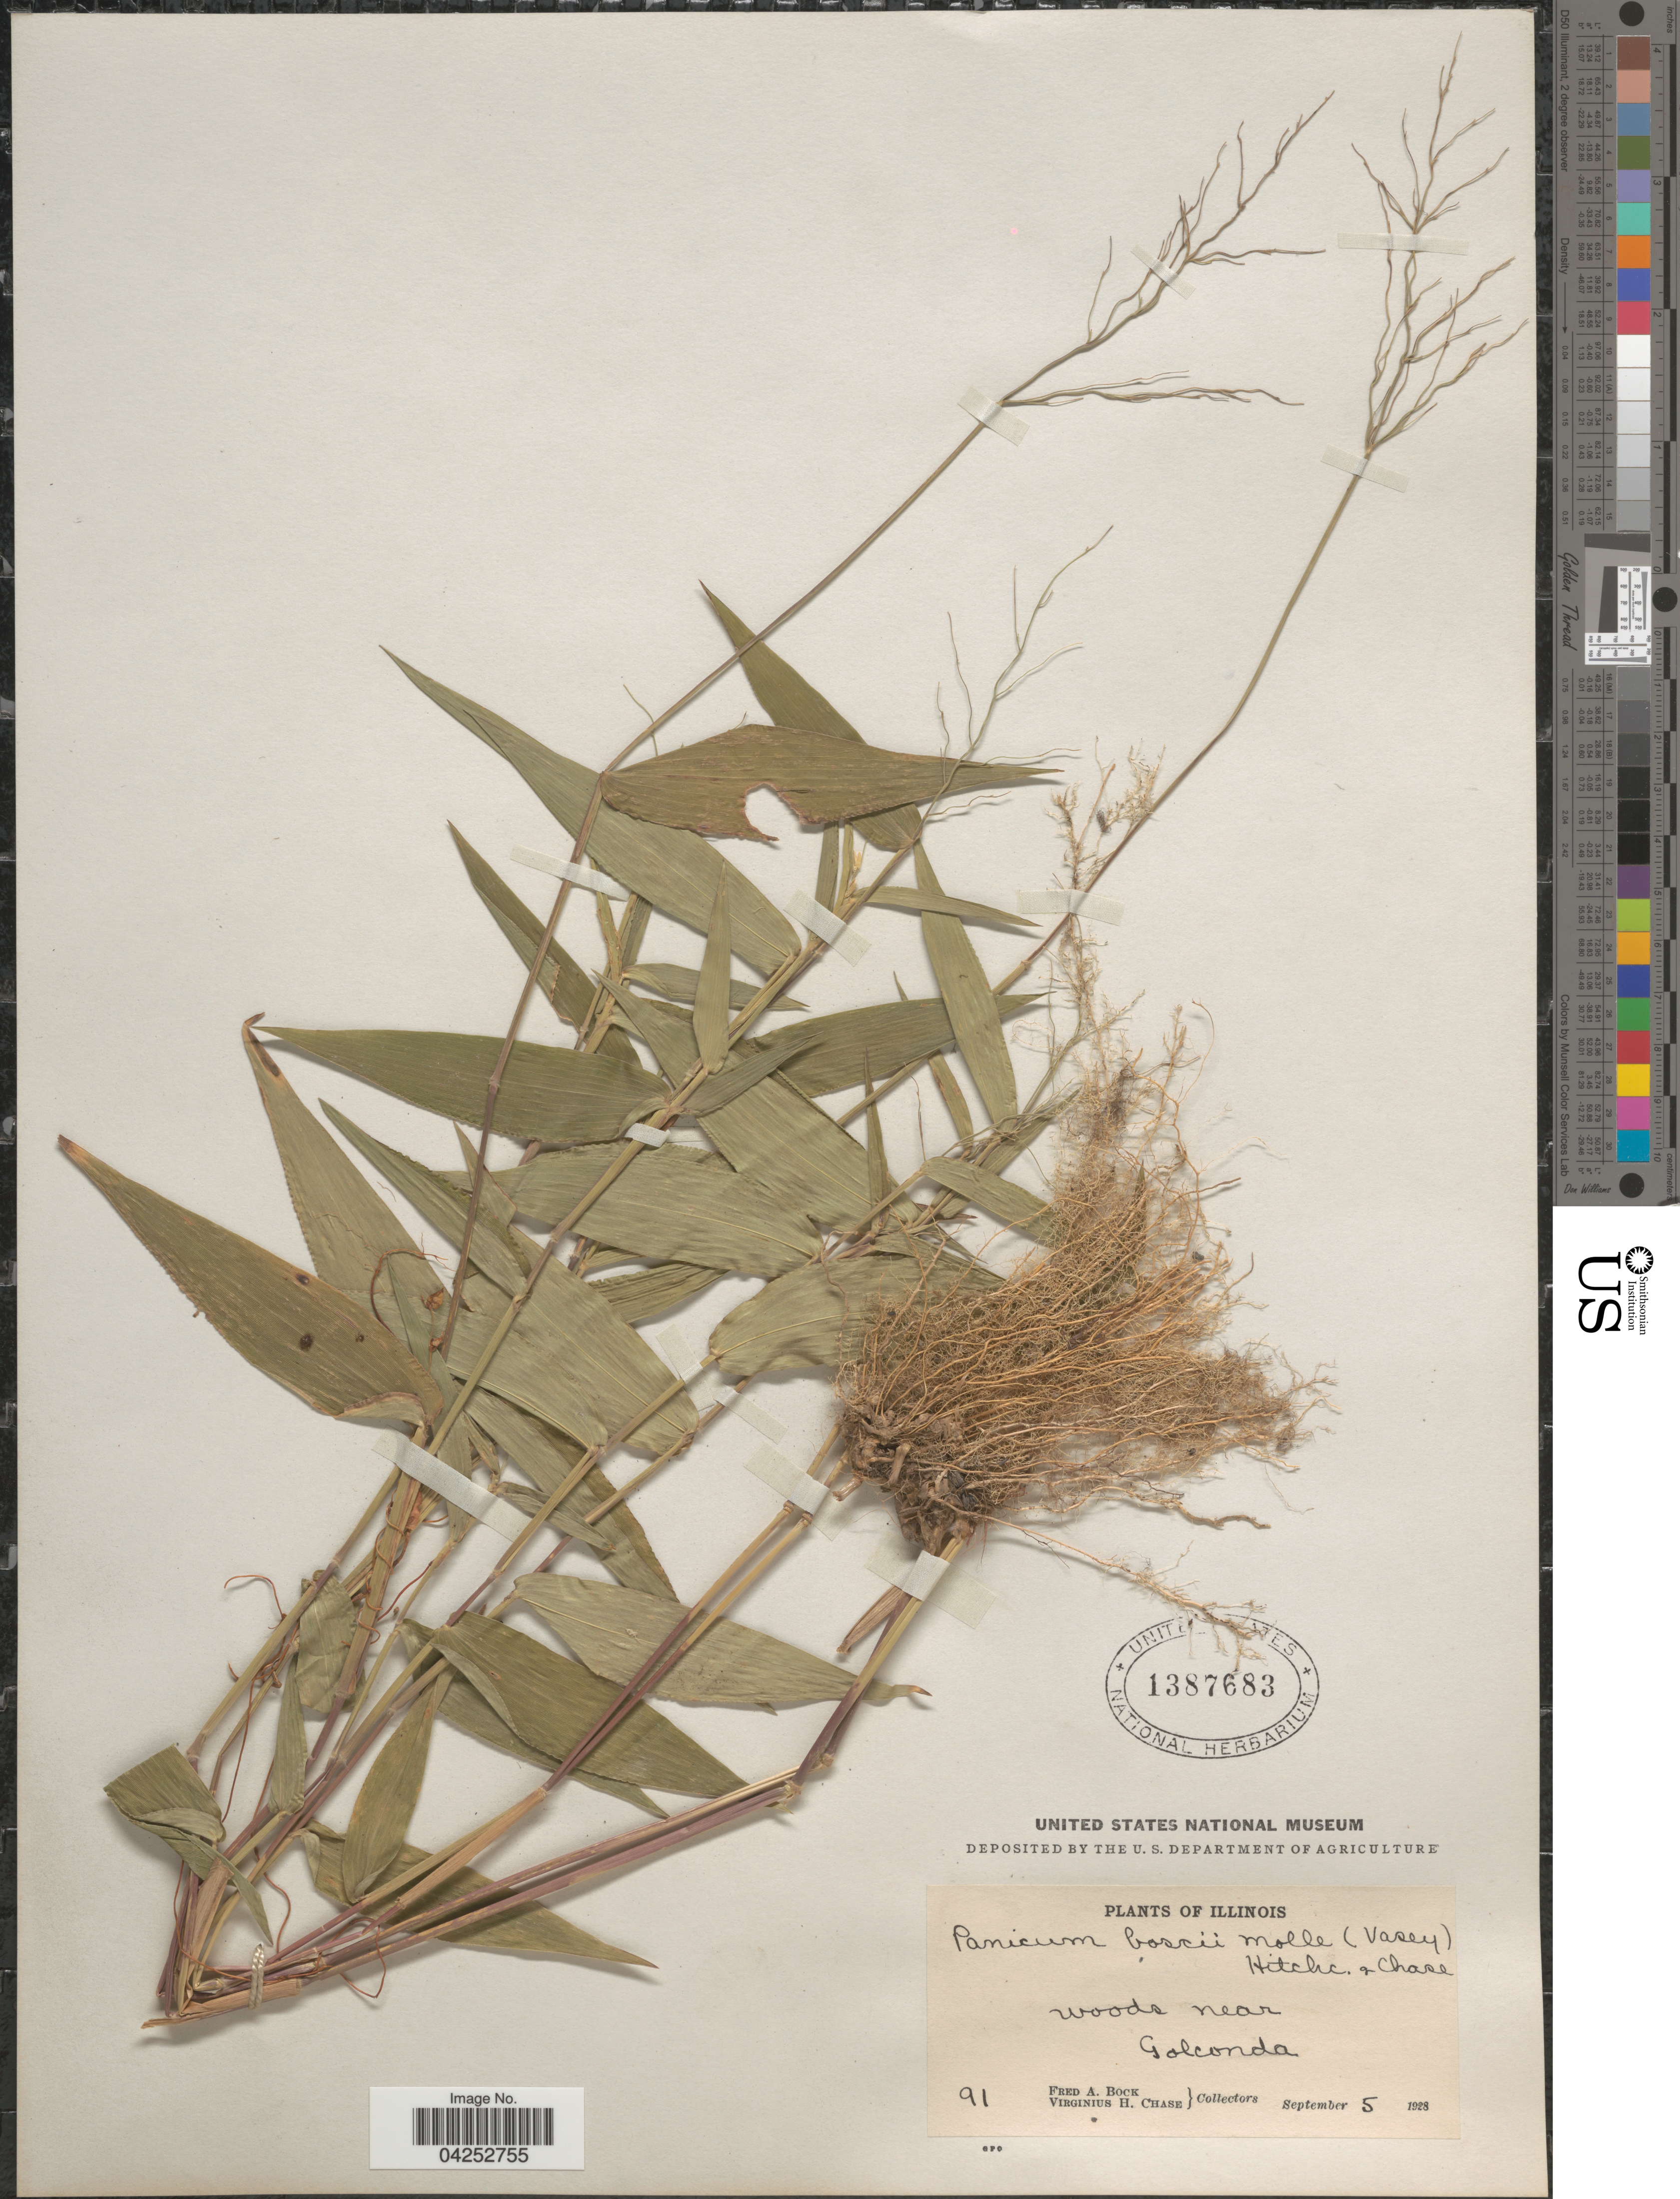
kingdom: Plantae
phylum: Tracheophyta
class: Liliopsida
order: Poales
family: Poaceae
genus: Dichanthelium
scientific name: Dichanthelium boscii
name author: (Poir.) Gould & C.A. Clark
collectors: F. Bock & V. H. Chase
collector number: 91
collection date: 1928-09-05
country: United States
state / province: Illinois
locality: Woods near Golconda.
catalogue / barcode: US 1387683